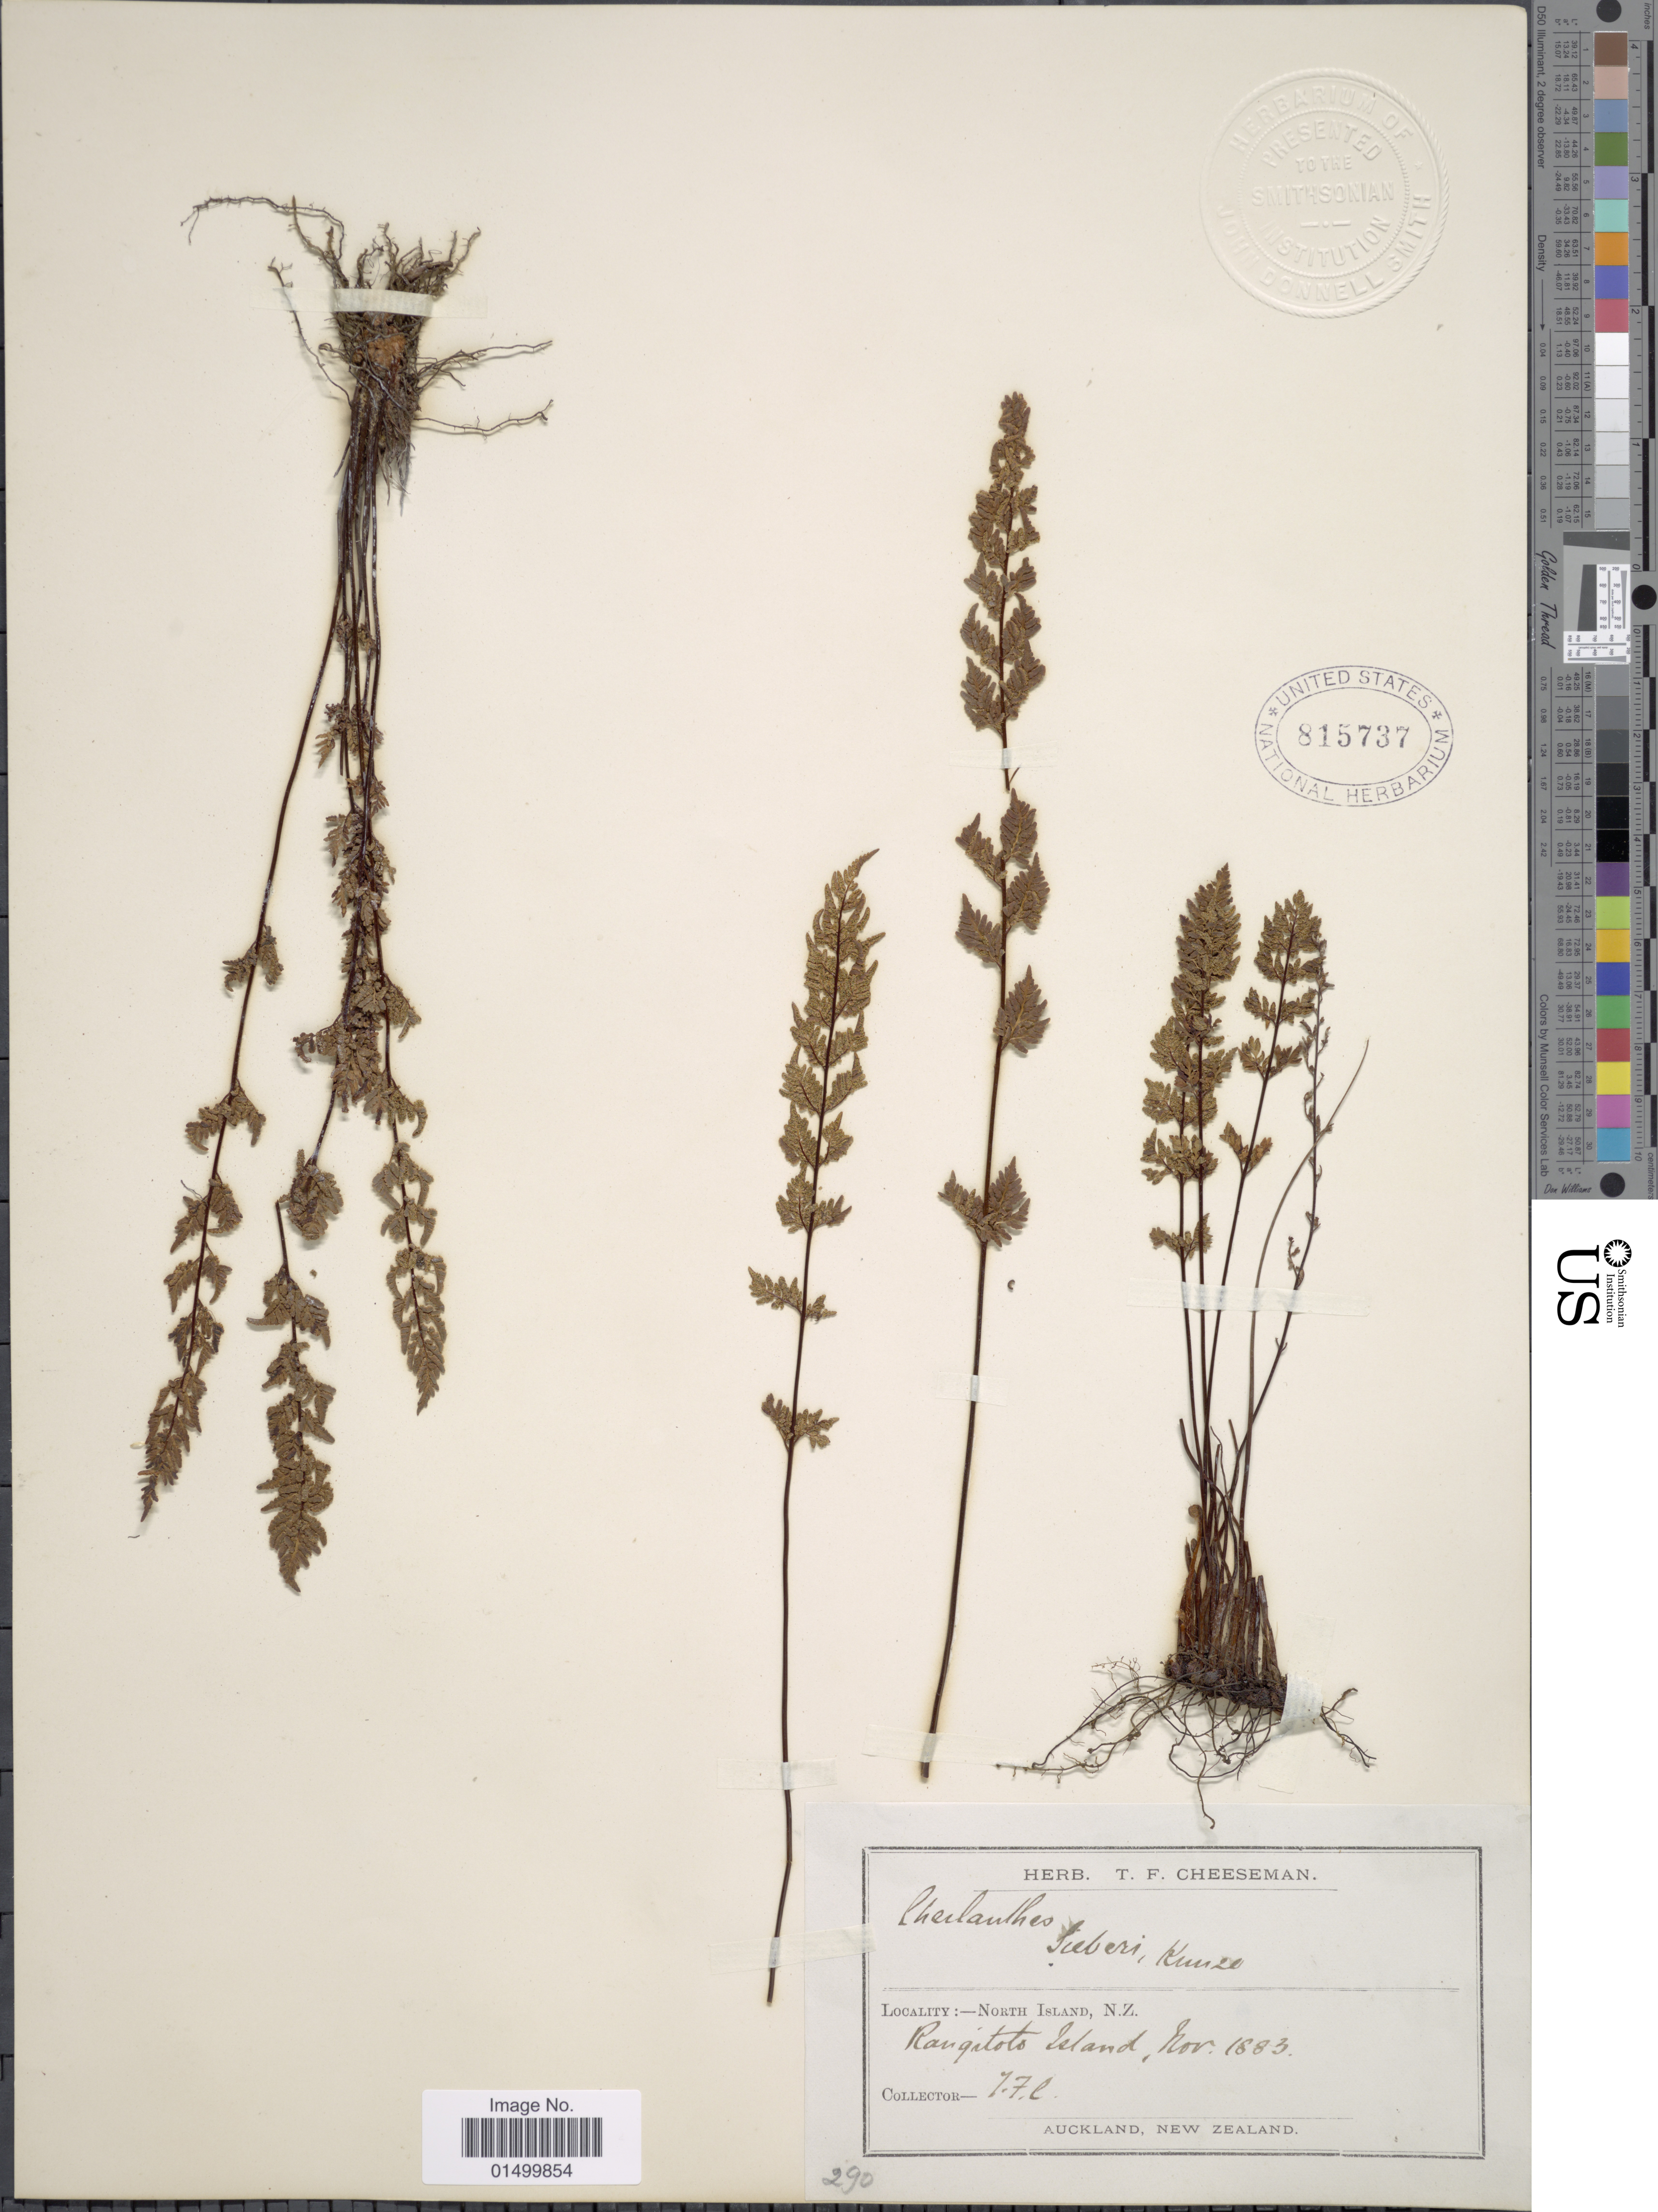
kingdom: Plantae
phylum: Tracheophyta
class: Polypodiopsida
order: Polypodiales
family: Pteridaceae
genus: Cheilanthes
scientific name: Cheilanthes humilis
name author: (G. Forst.) P.S. Green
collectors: T. F. Cheeseman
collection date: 1883-11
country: New Zealand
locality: North Island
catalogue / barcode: US 815737